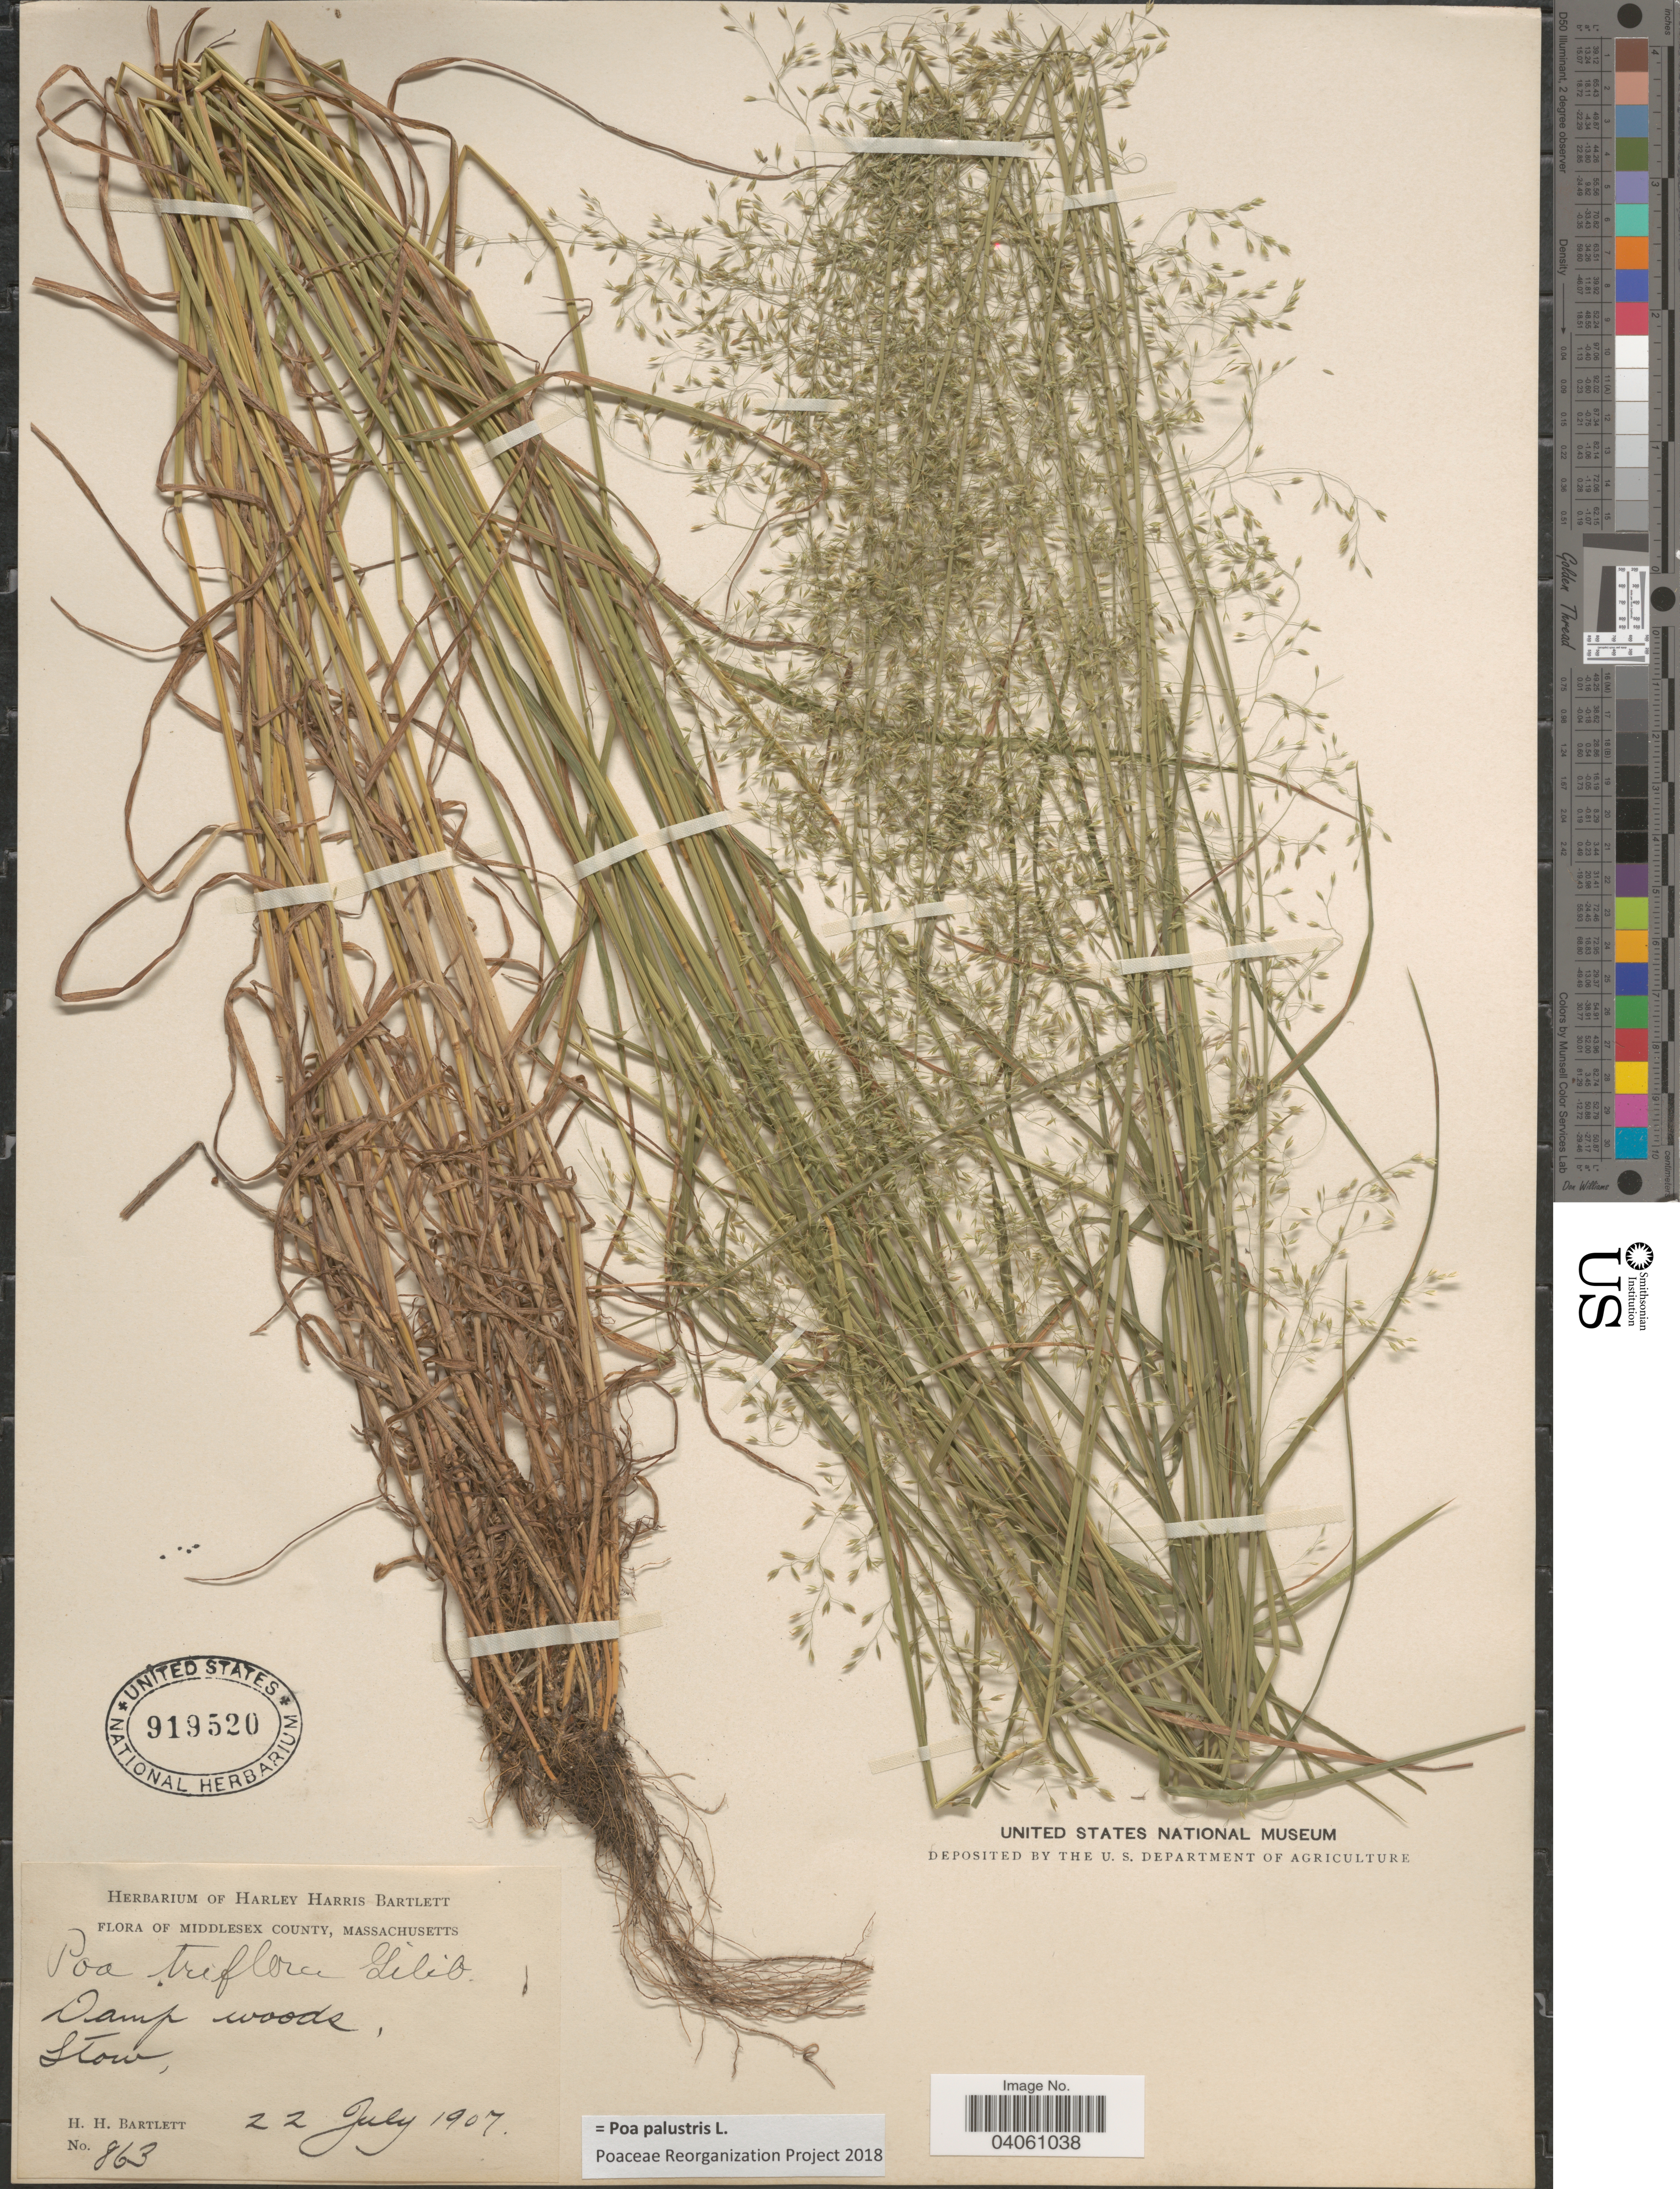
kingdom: Plantae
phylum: Tracheophyta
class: Liliopsida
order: Poales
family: Poaceae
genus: Poa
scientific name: Poa palustris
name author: L.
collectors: H. H. Bartlett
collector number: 863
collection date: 1907-07-22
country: United States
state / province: Massachusetts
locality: Middlesex County. Stow.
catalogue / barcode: US 919520